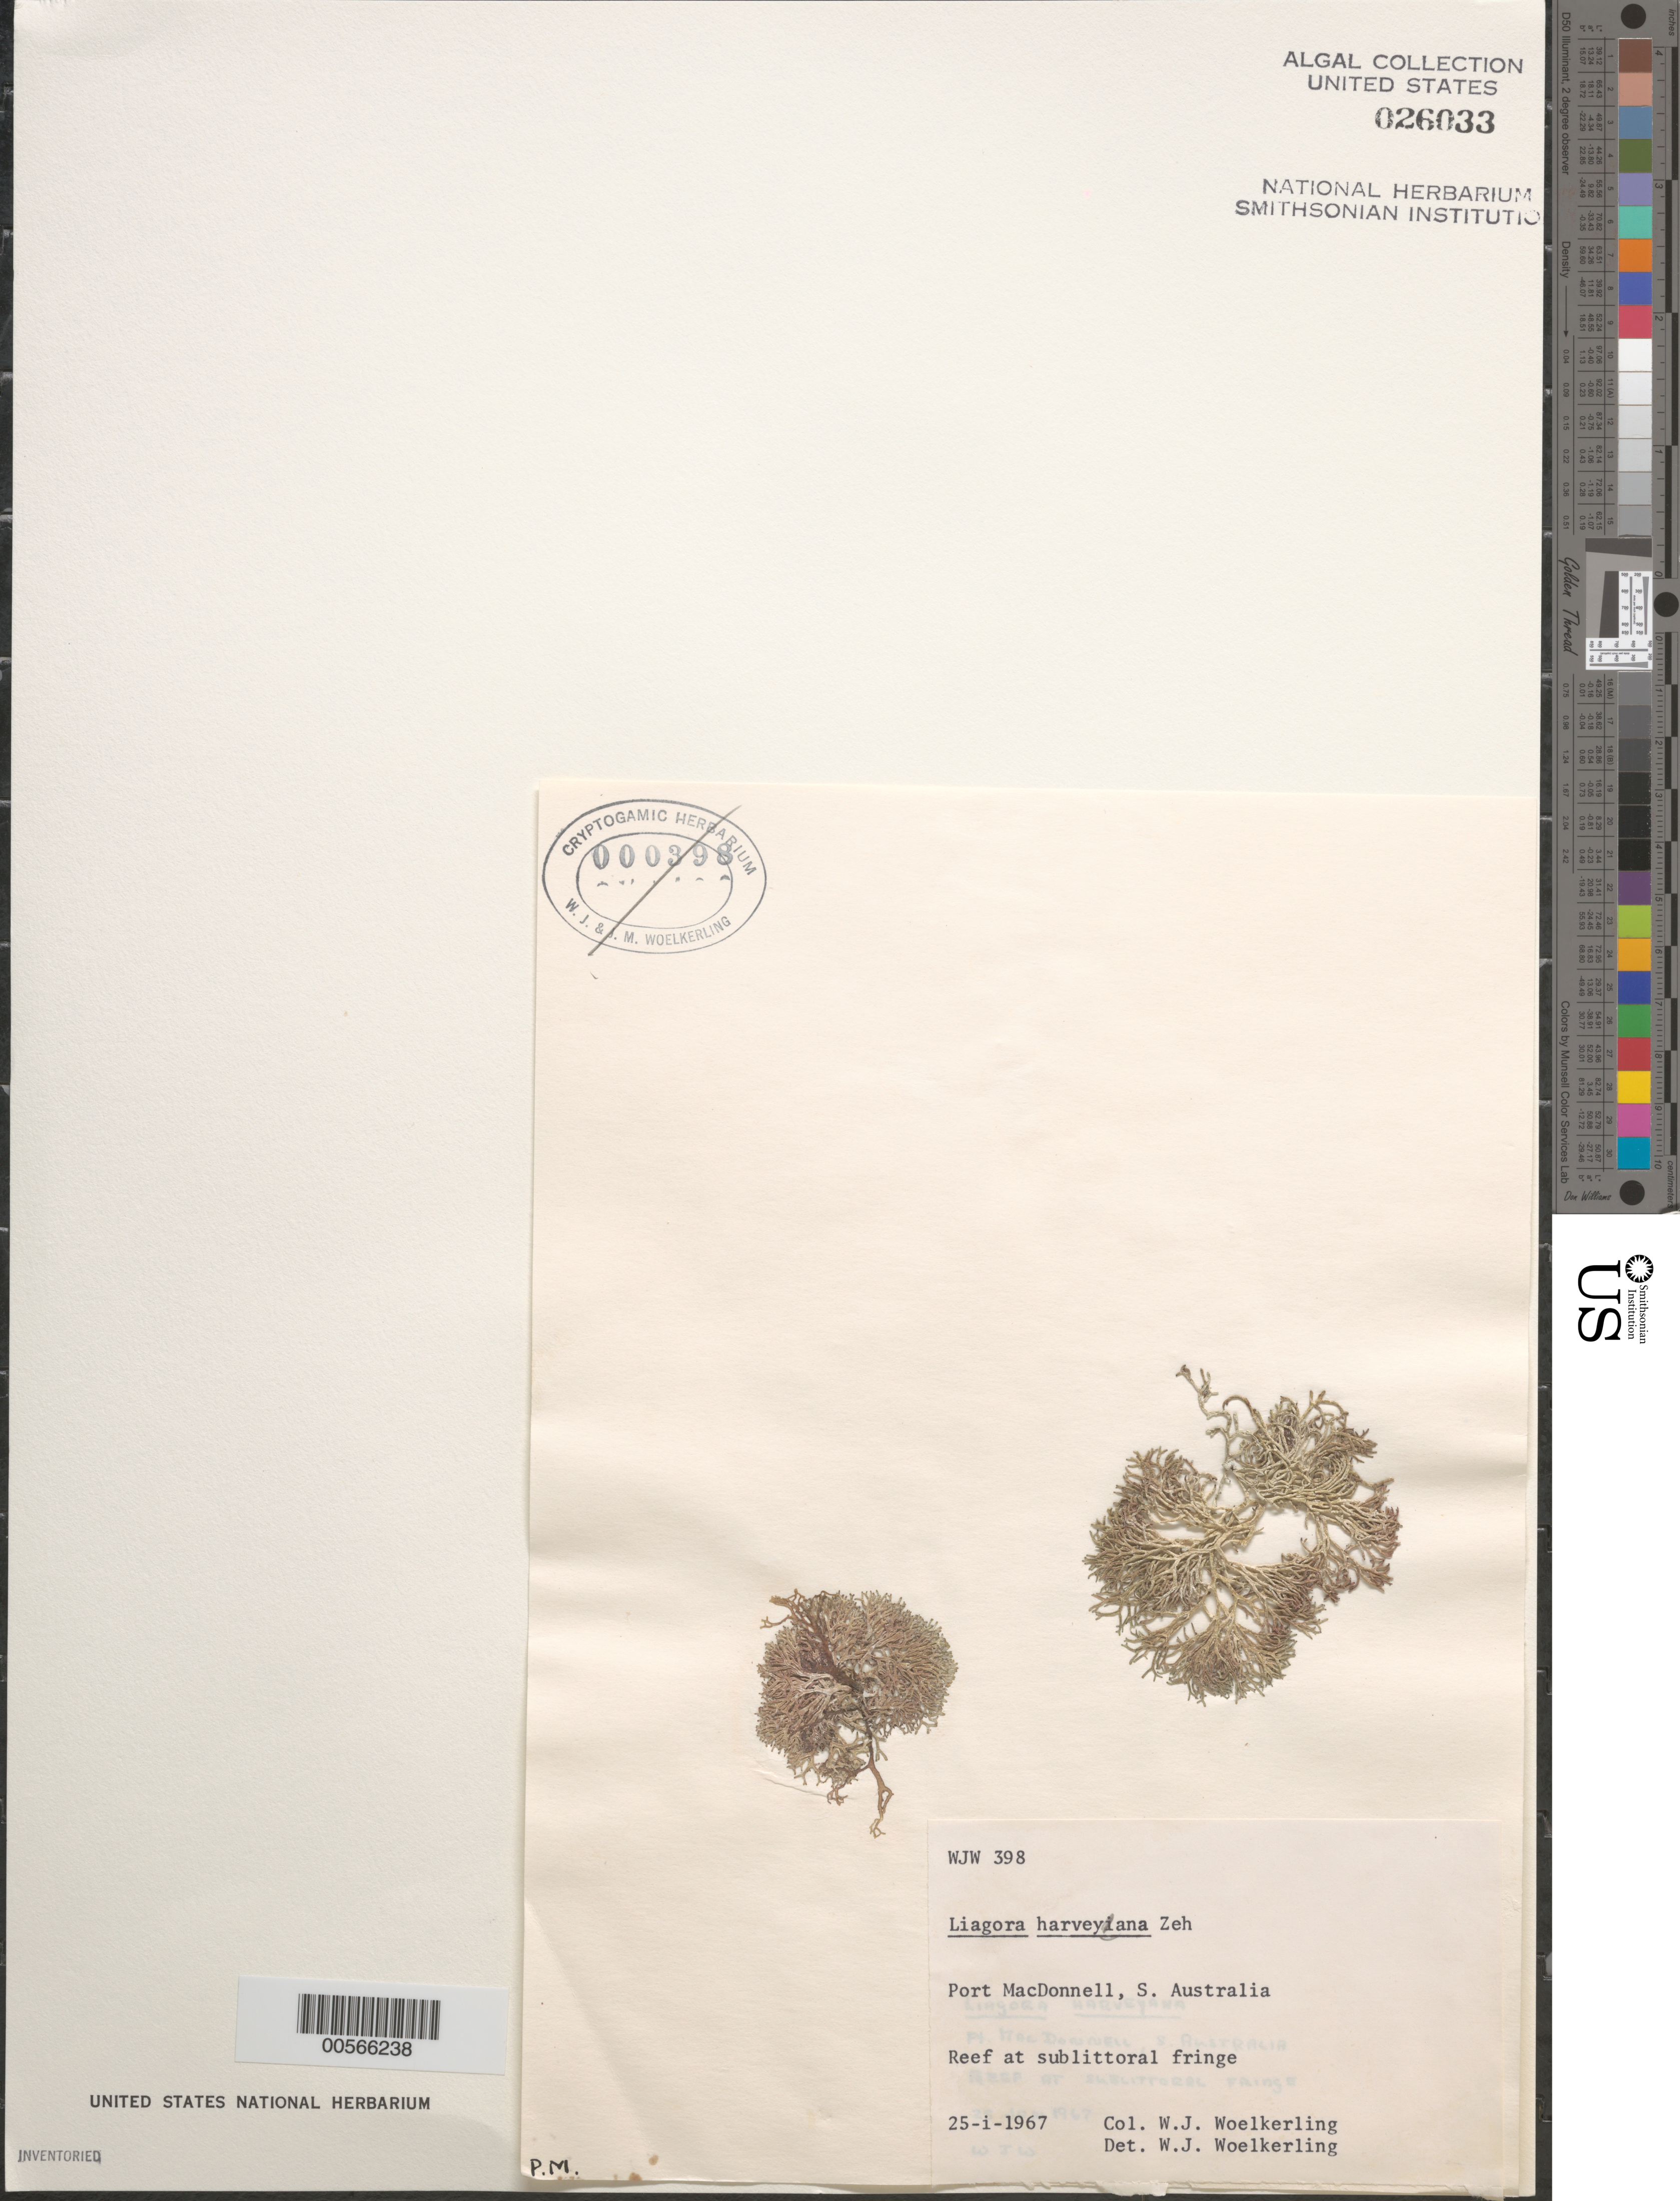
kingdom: Plantae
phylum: Rhodophyta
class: Florideophyceae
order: Nemaliales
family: Liagoraceae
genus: Liagora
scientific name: Liagora harveyana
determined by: Woelkerling, W. J.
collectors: W. Woelkerling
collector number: WJW 398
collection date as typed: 25 Jan 1967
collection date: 1967-01-25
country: Australia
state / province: South Australia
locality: Port macdonnell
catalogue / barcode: US 26033